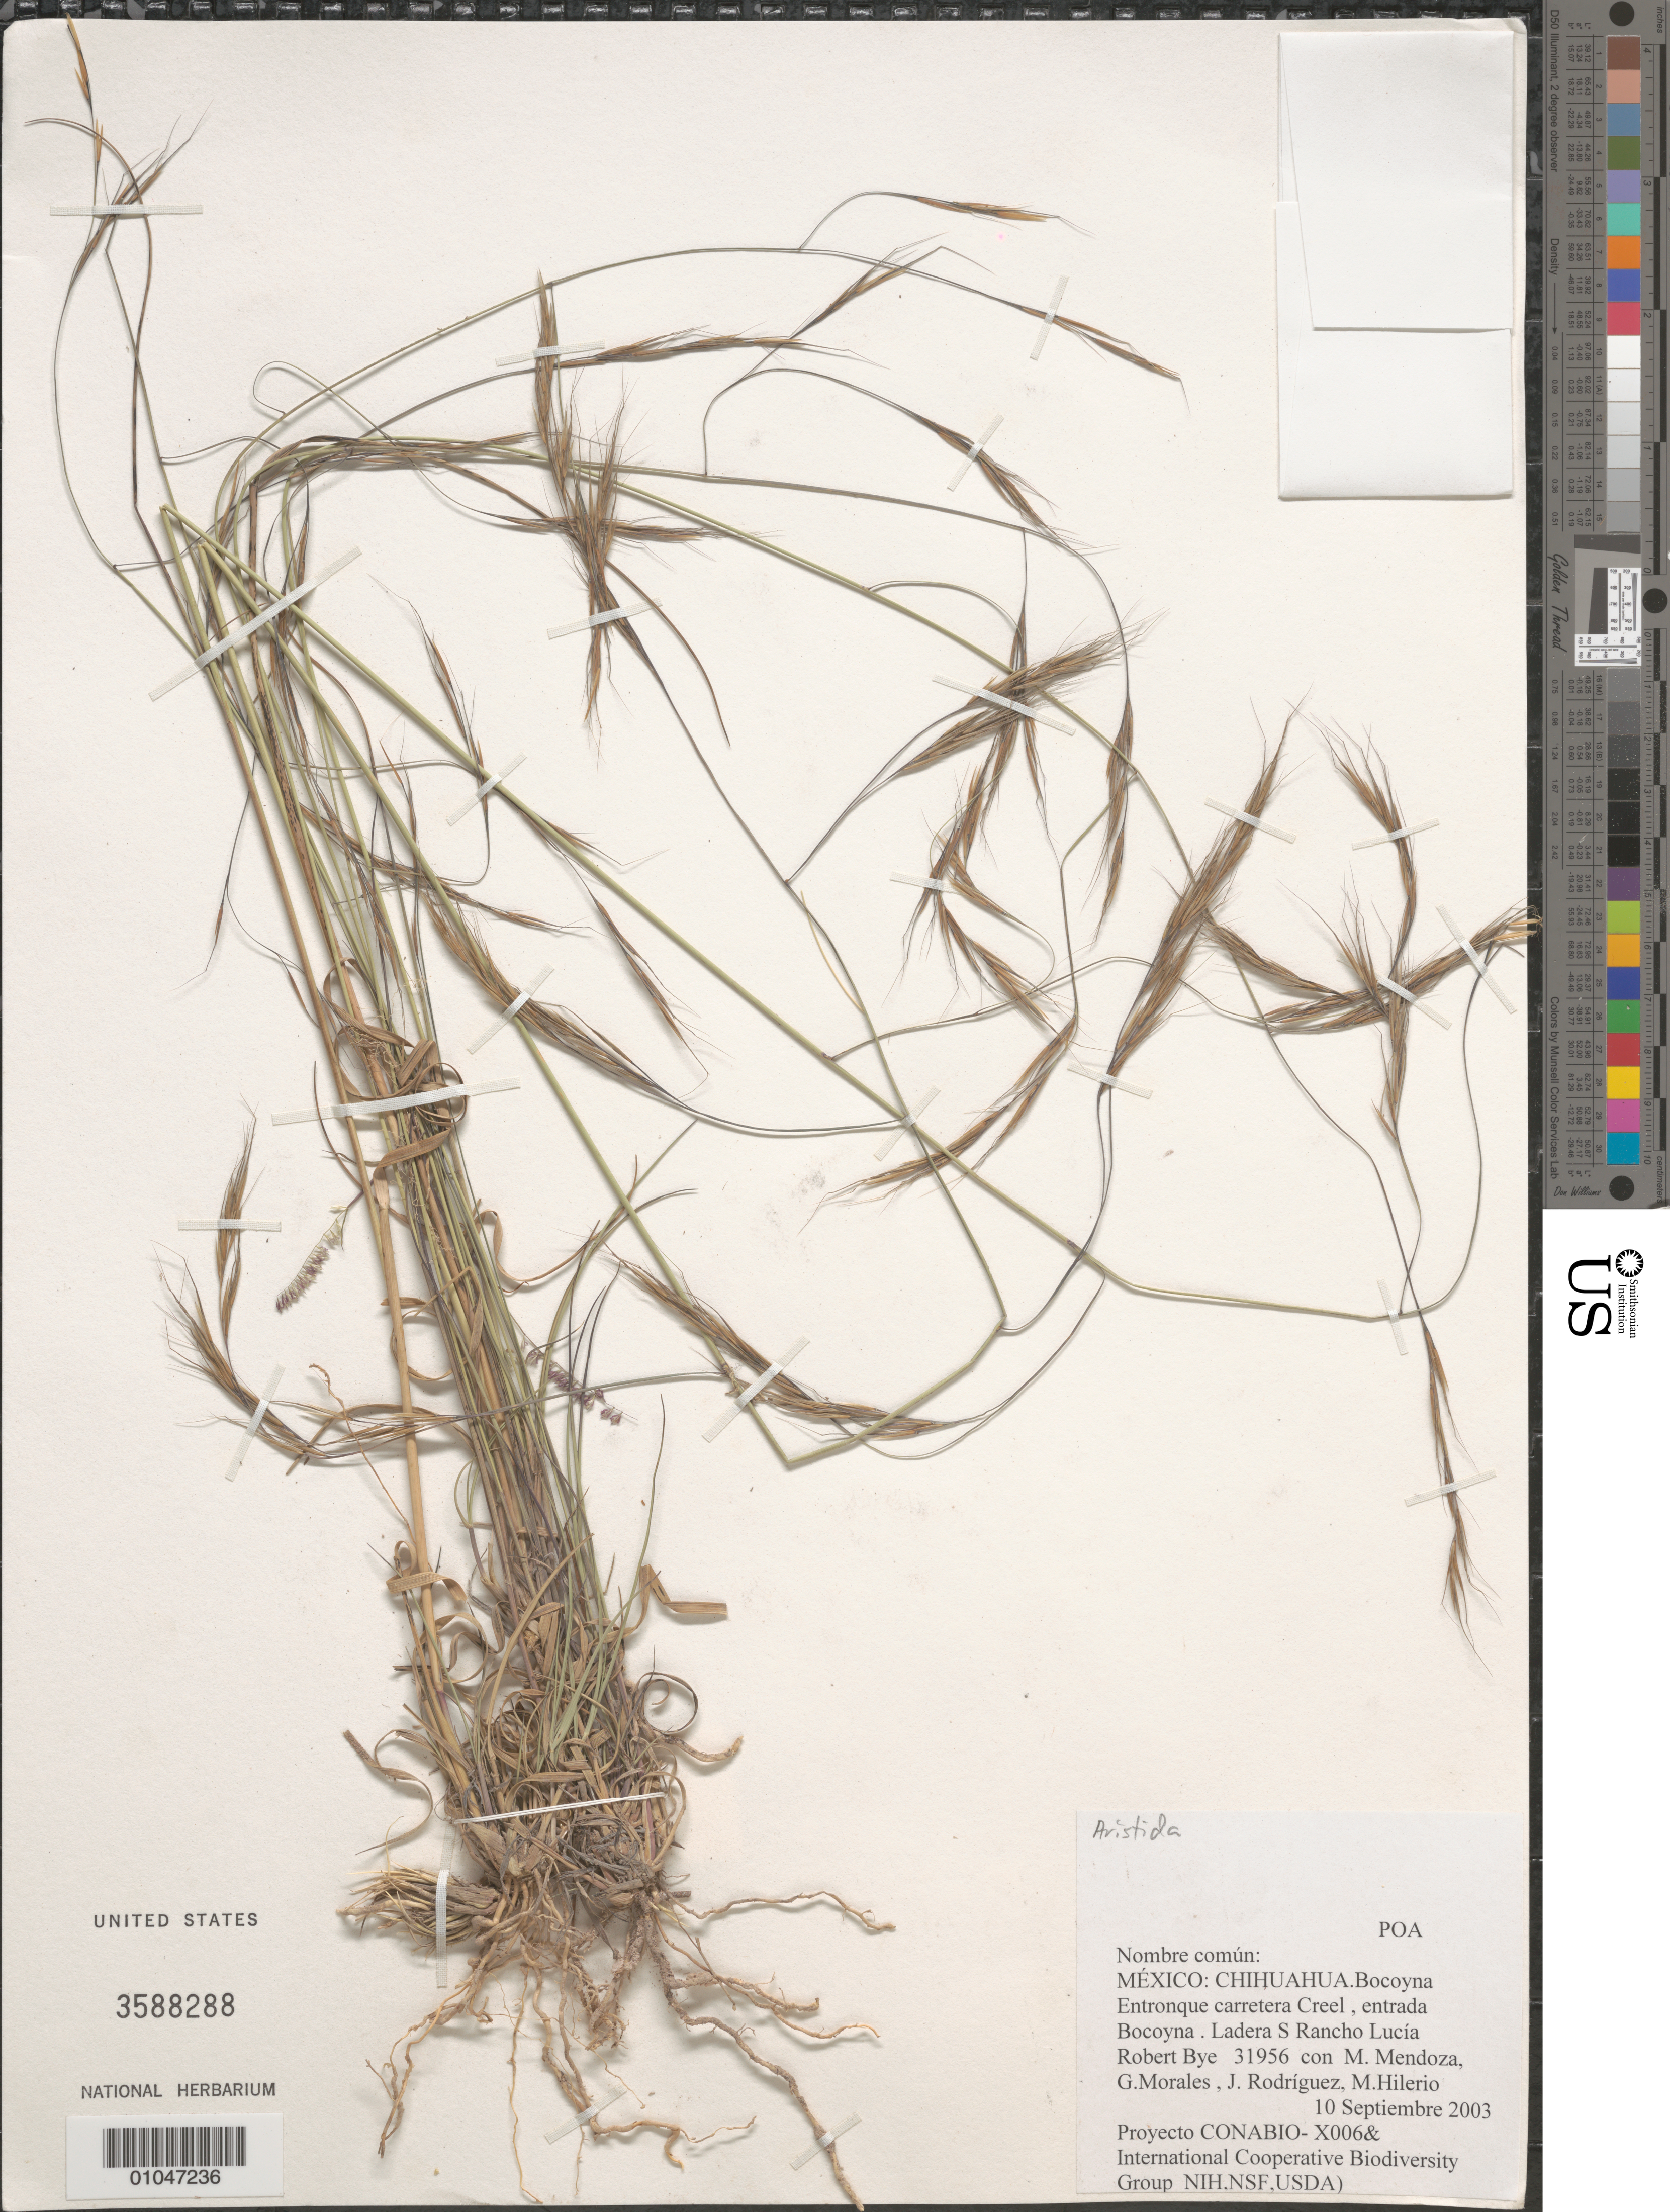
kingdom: Plantae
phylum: Tracheophyta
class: Liliopsida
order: Poales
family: Poaceae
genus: Aristida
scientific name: Aristida sp.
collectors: R. A. Bye, M. Mendoza Garcia, G. Morales, J. Rodríguez & M. Hilerio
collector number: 31956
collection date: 2003-09-10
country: Mexico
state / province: Chihuahua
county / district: Bocoyna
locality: Entronque carretera Creel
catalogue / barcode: US 3588288